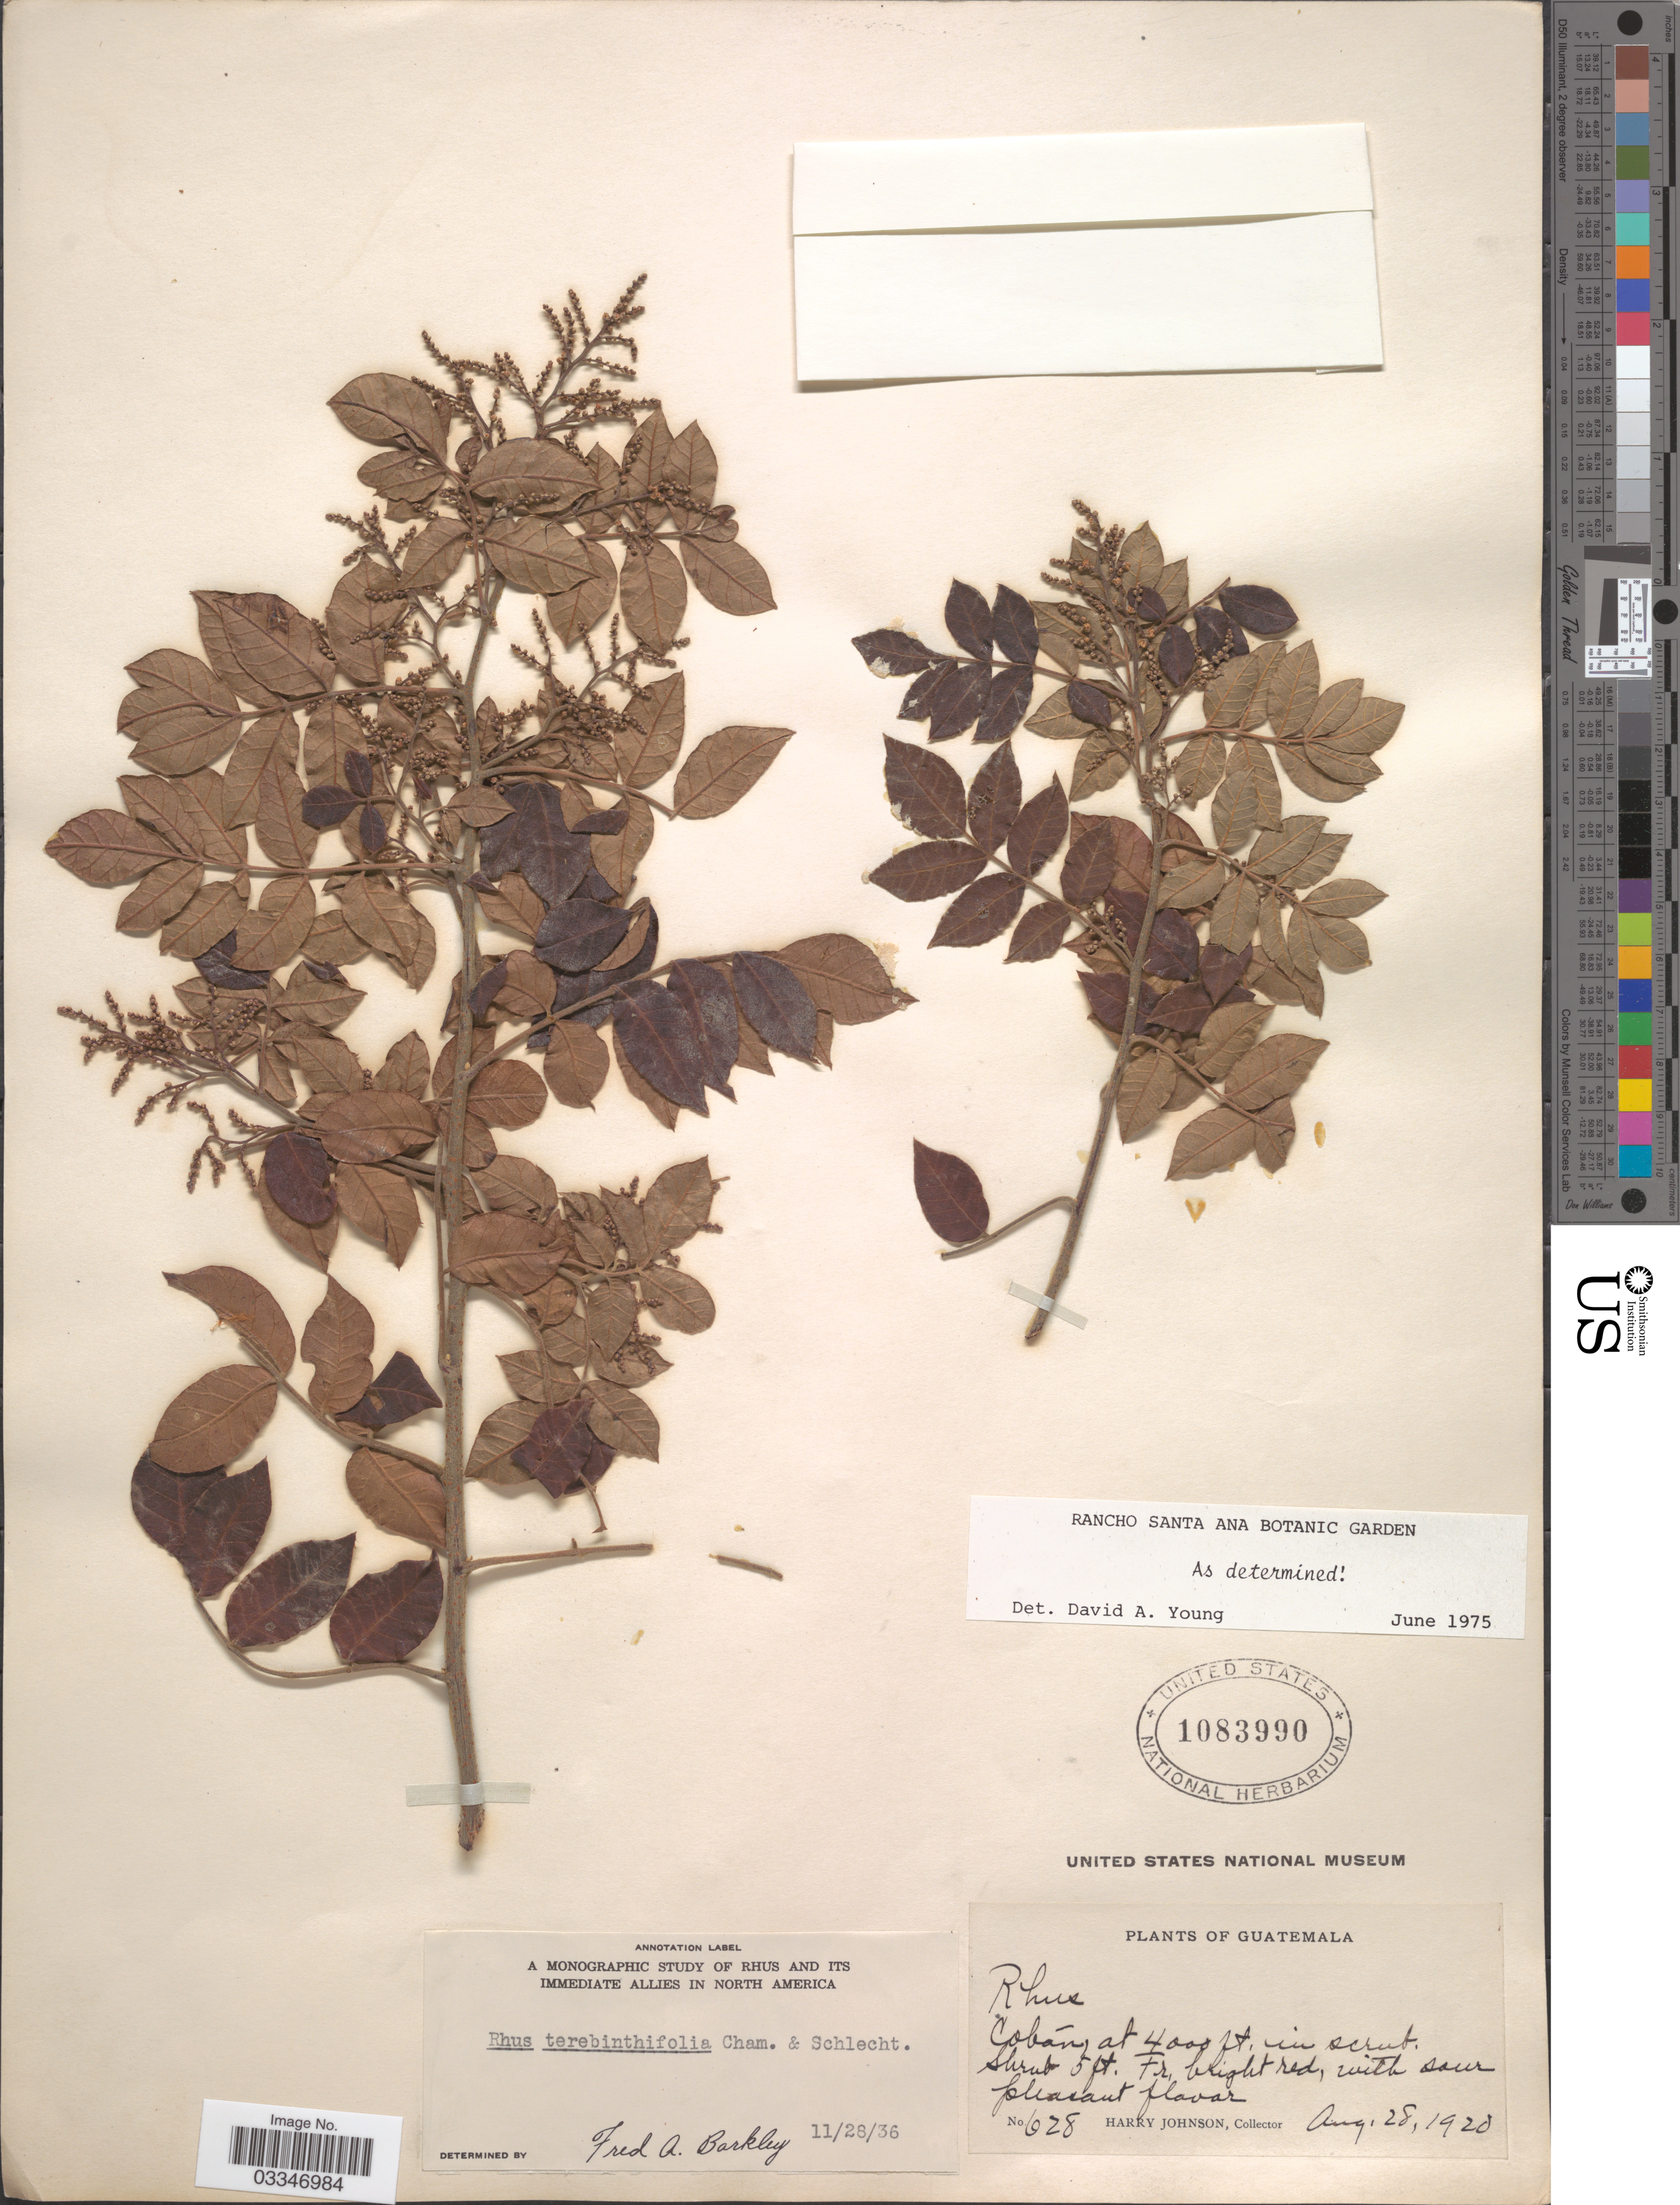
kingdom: Plantae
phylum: Tracheophyta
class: Magnoliopsida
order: Sapindales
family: Anacardiaceae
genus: Rhus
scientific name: Rhus terebinthifolia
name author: Schltdl. & Cham.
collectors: H. Johnson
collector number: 628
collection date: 1920-08-28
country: Guatemala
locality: Cobán.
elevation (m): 1219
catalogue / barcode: US 1083990